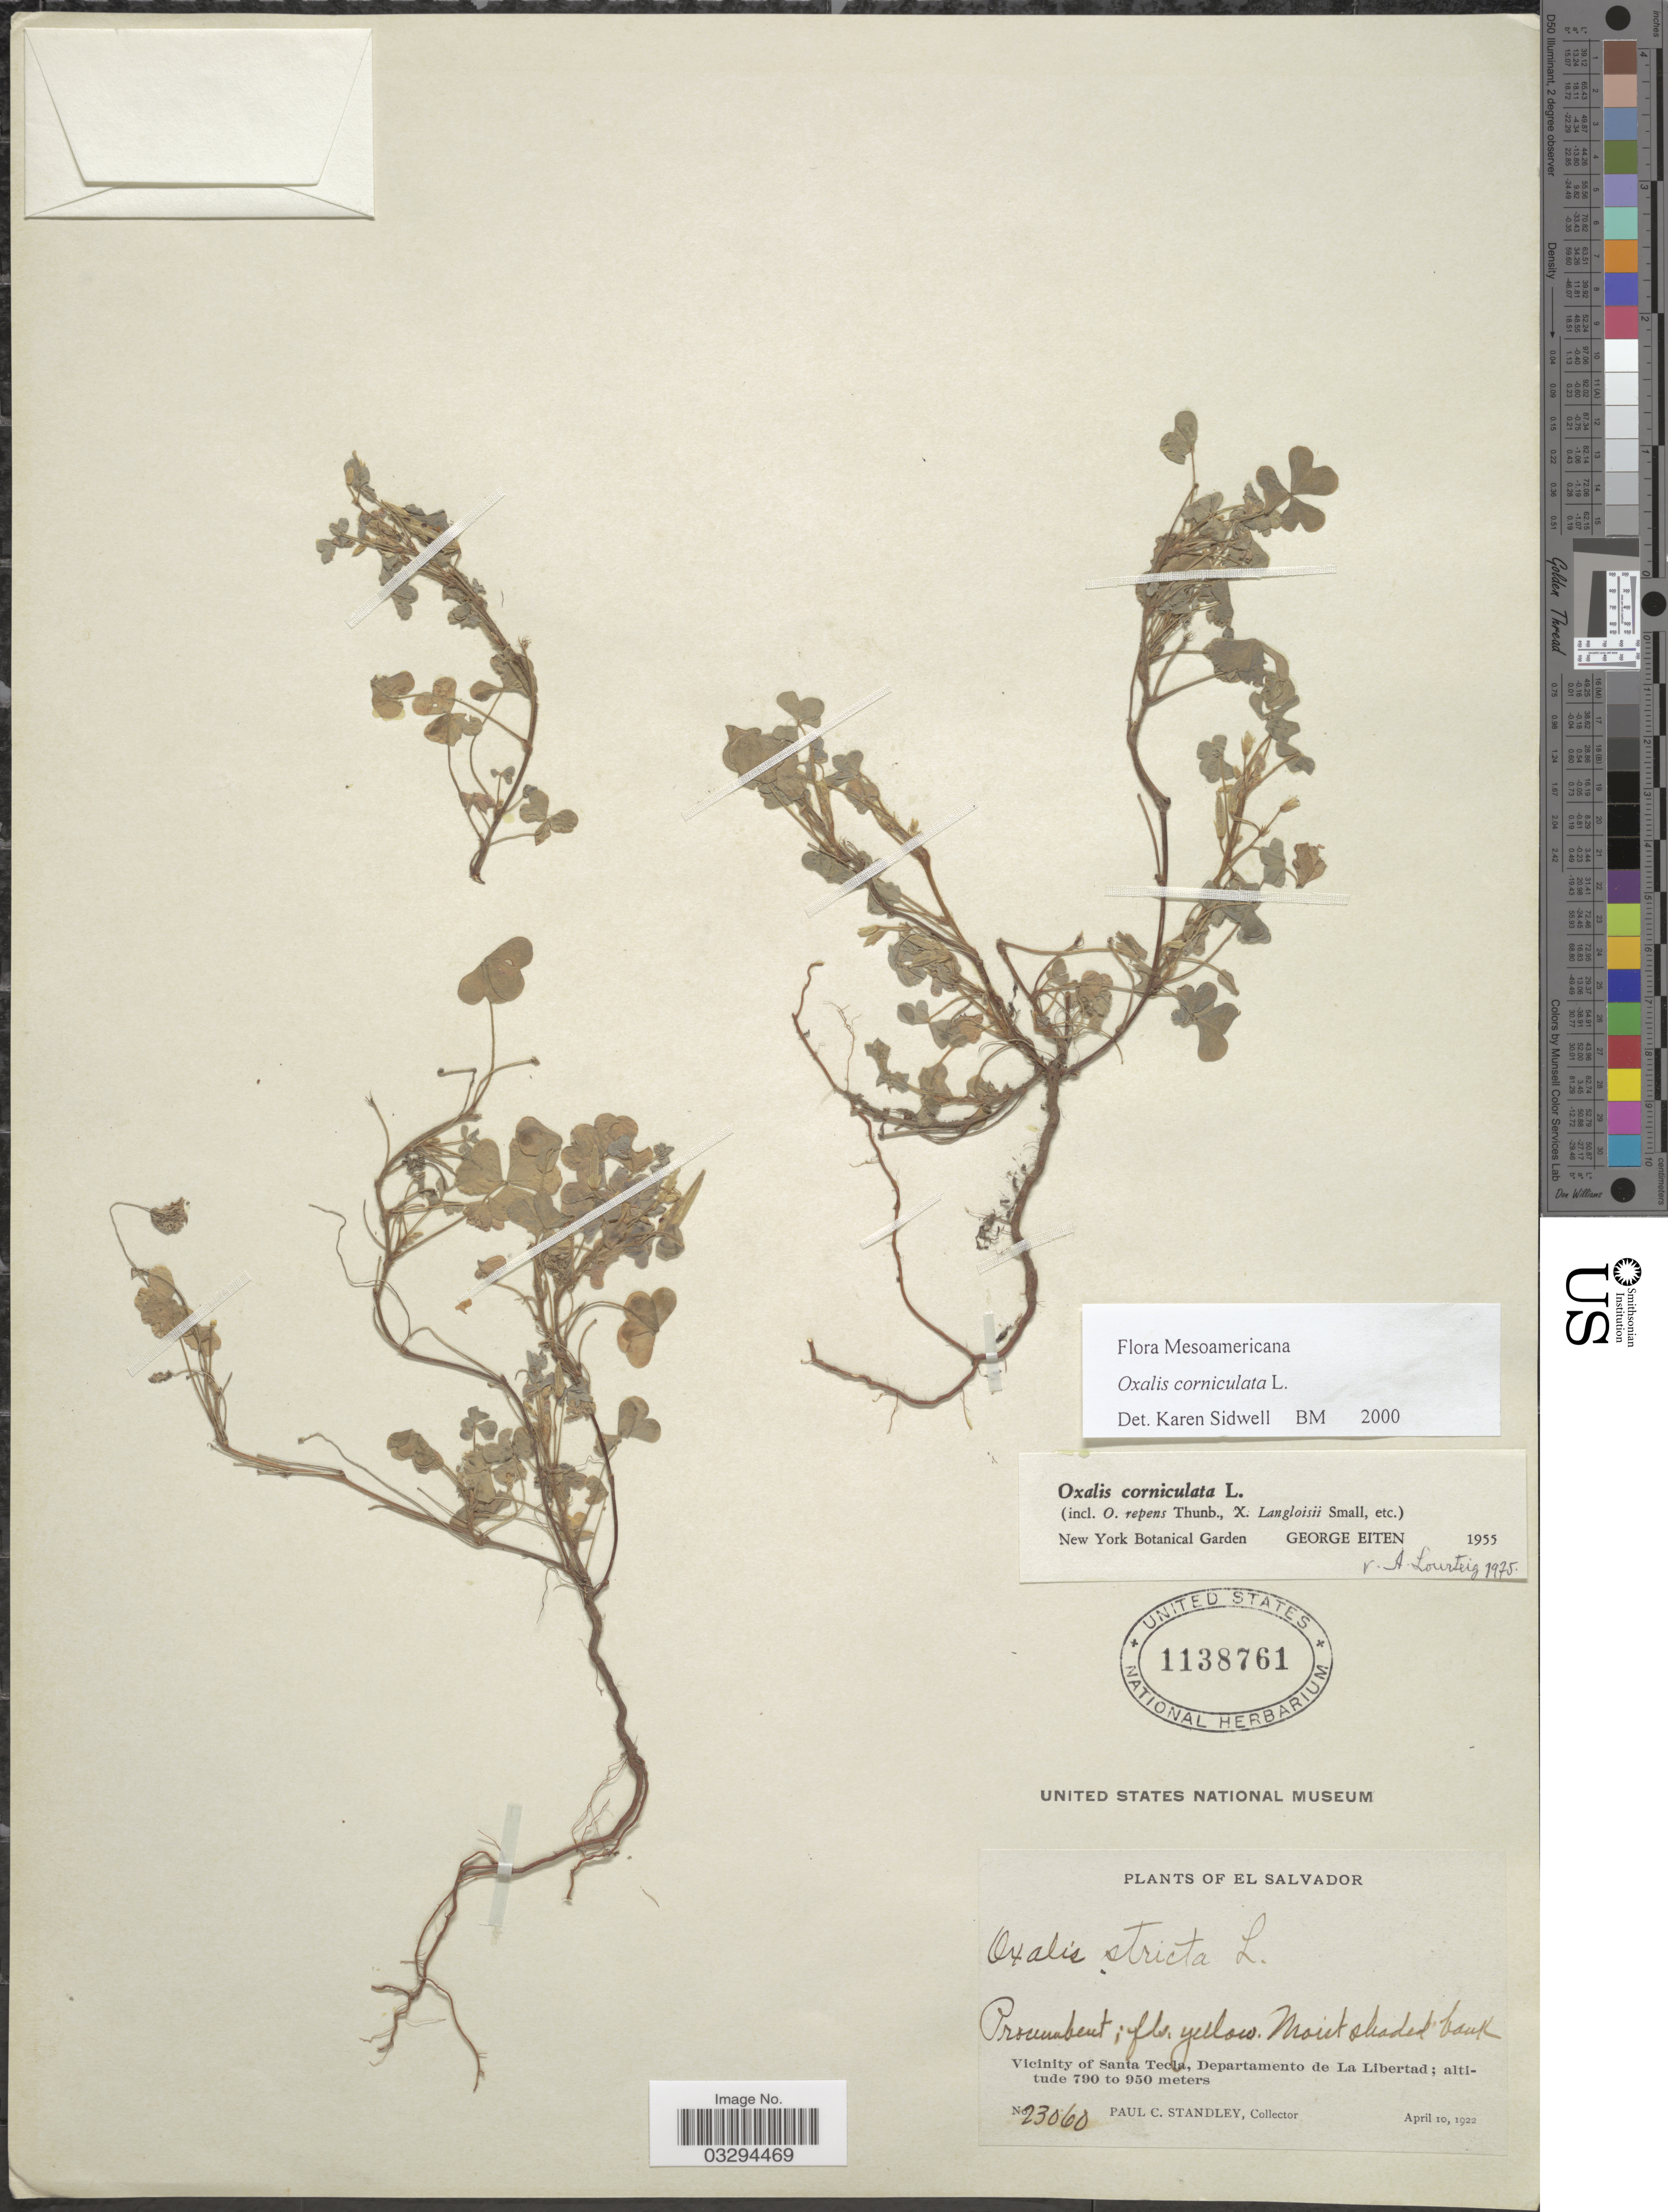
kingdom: Plantae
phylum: Tracheophyta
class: Magnoliopsida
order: Oxalidales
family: Oxalidaceae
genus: Oxalis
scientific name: Oxalis corniculata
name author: L.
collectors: P. C. Standley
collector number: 23060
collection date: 1922-04-10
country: El Salvador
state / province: La Libertad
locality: Vicinity of Santa Tecla, Departamento de La Libertad.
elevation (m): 790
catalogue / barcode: US 1138761